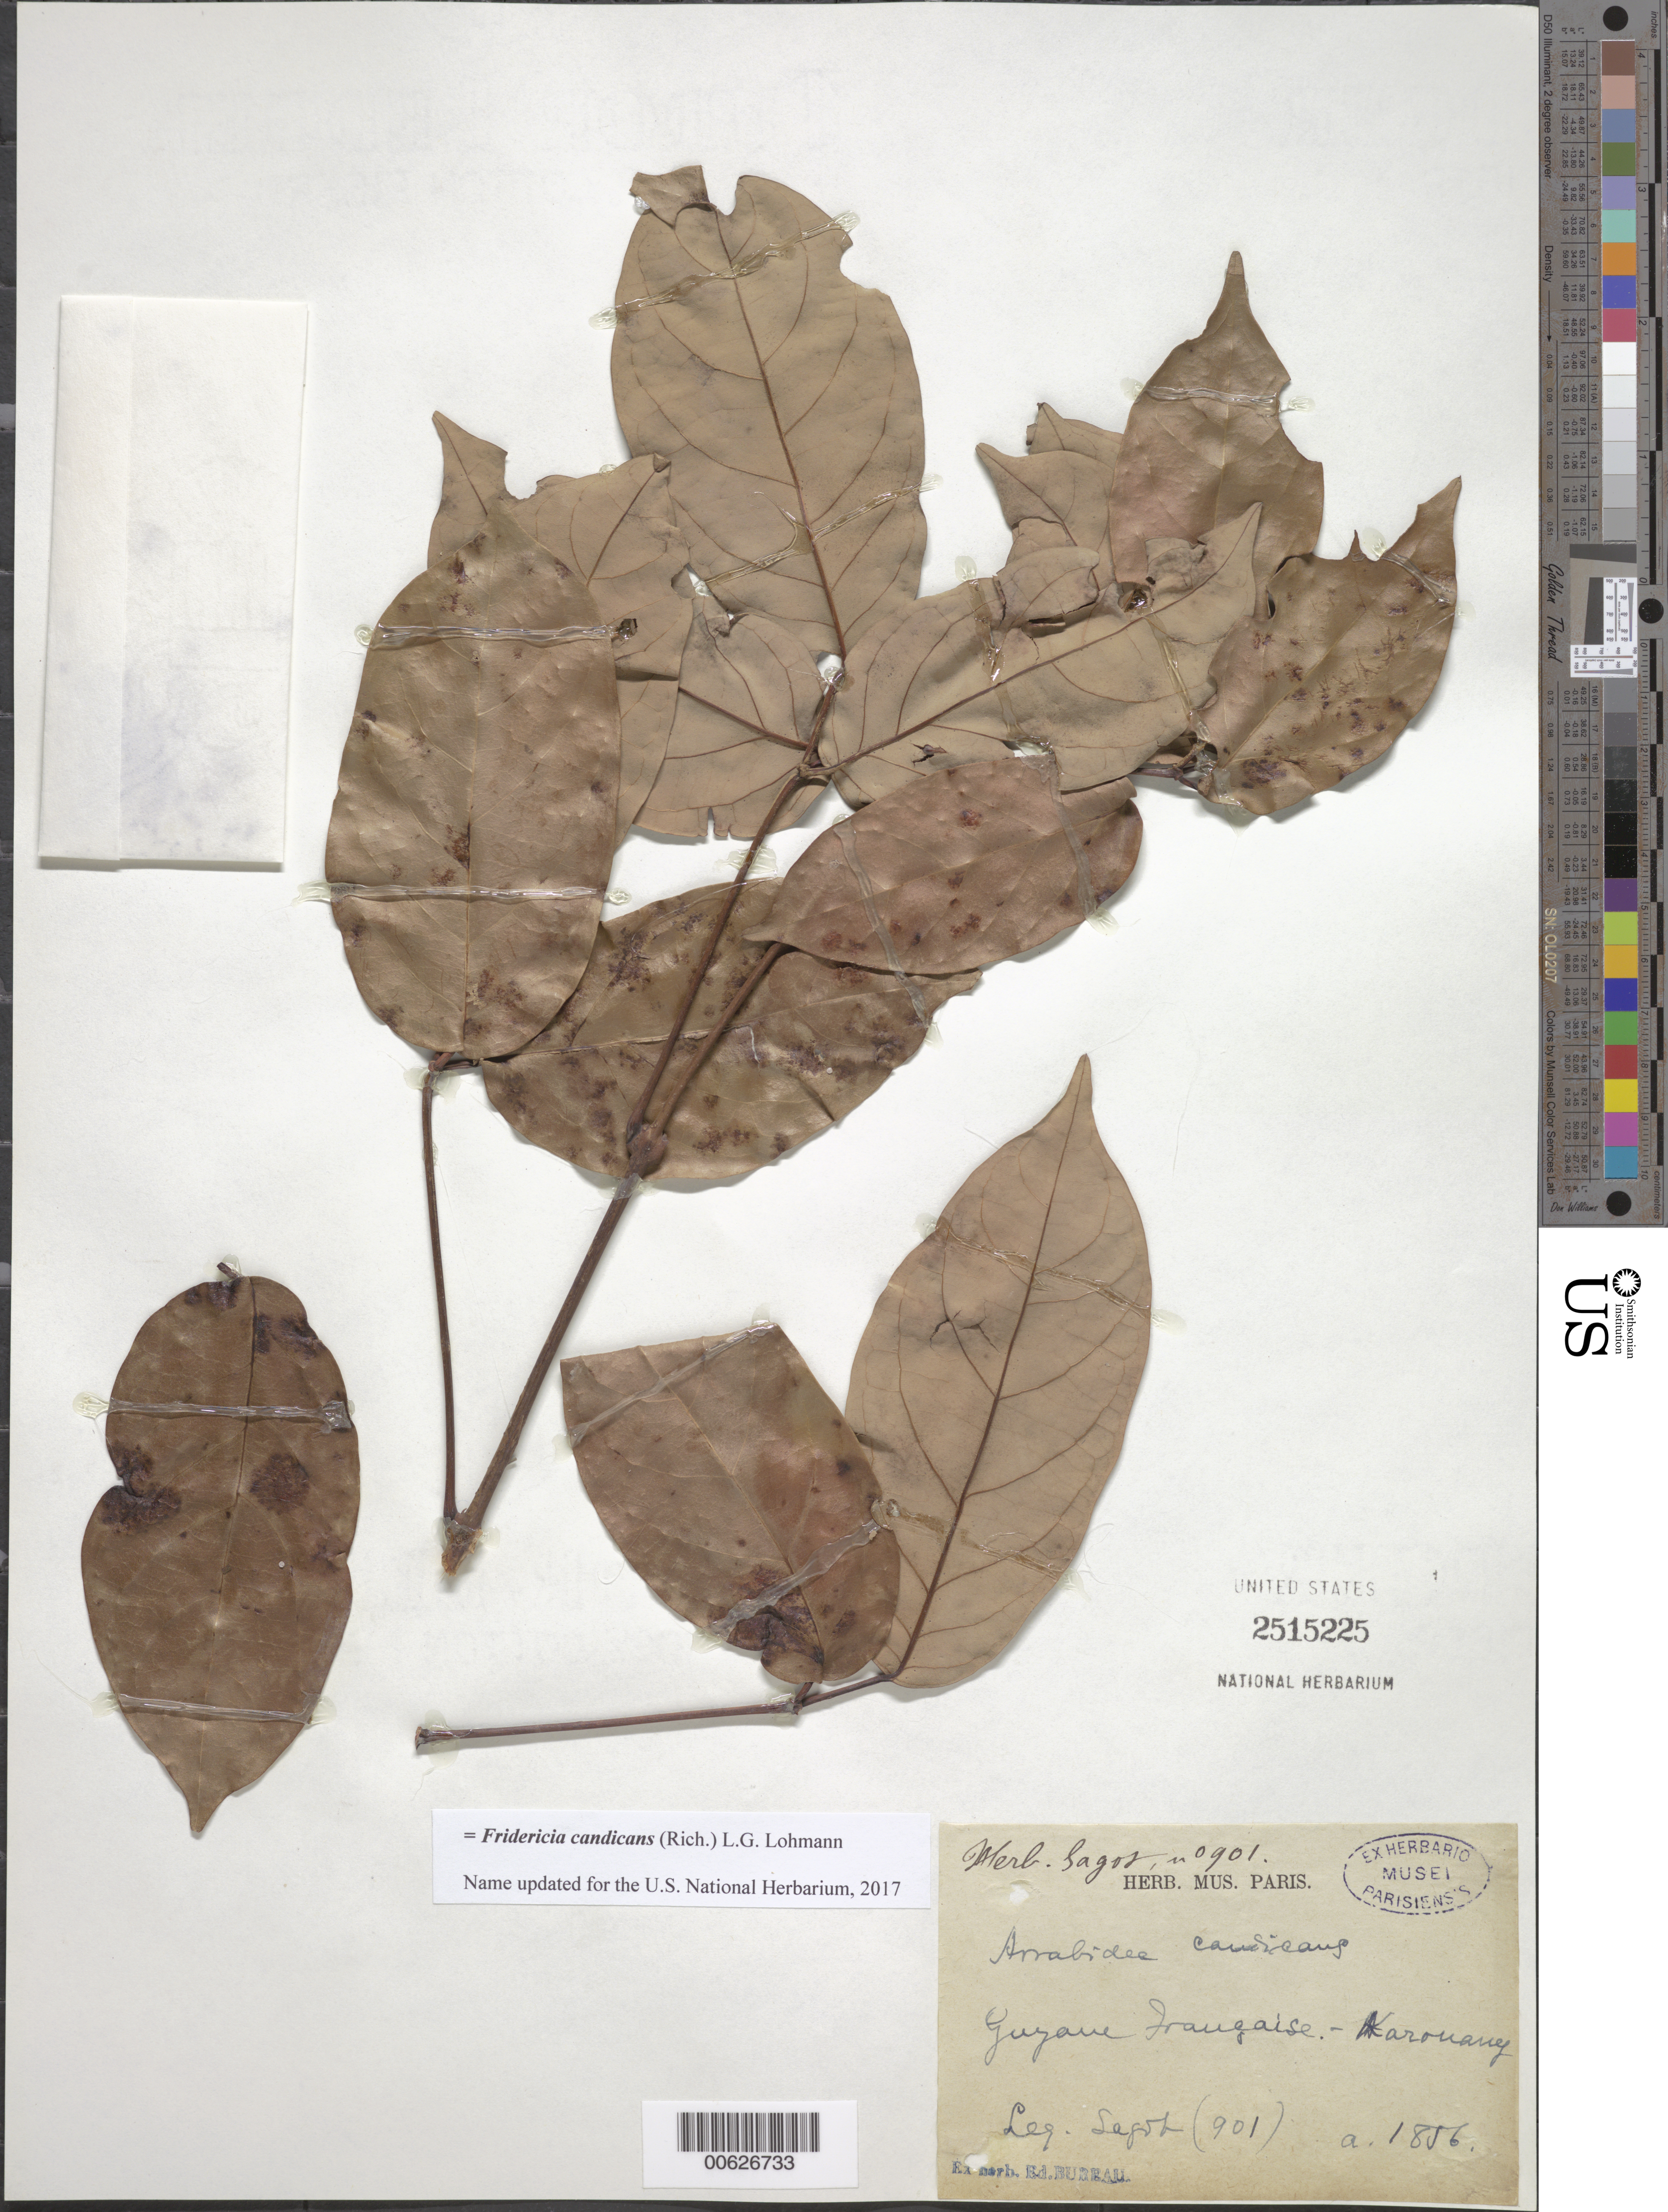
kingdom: Plantae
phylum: Tracheophyta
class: Magnoliopsida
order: Lamiales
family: Bignoniaceae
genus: Arrabidaea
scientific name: Arrabidaea candicans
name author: (Rich.) DC.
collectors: P. A. Sagot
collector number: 901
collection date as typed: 1856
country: French Guiana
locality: Karouany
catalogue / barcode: US 2515225